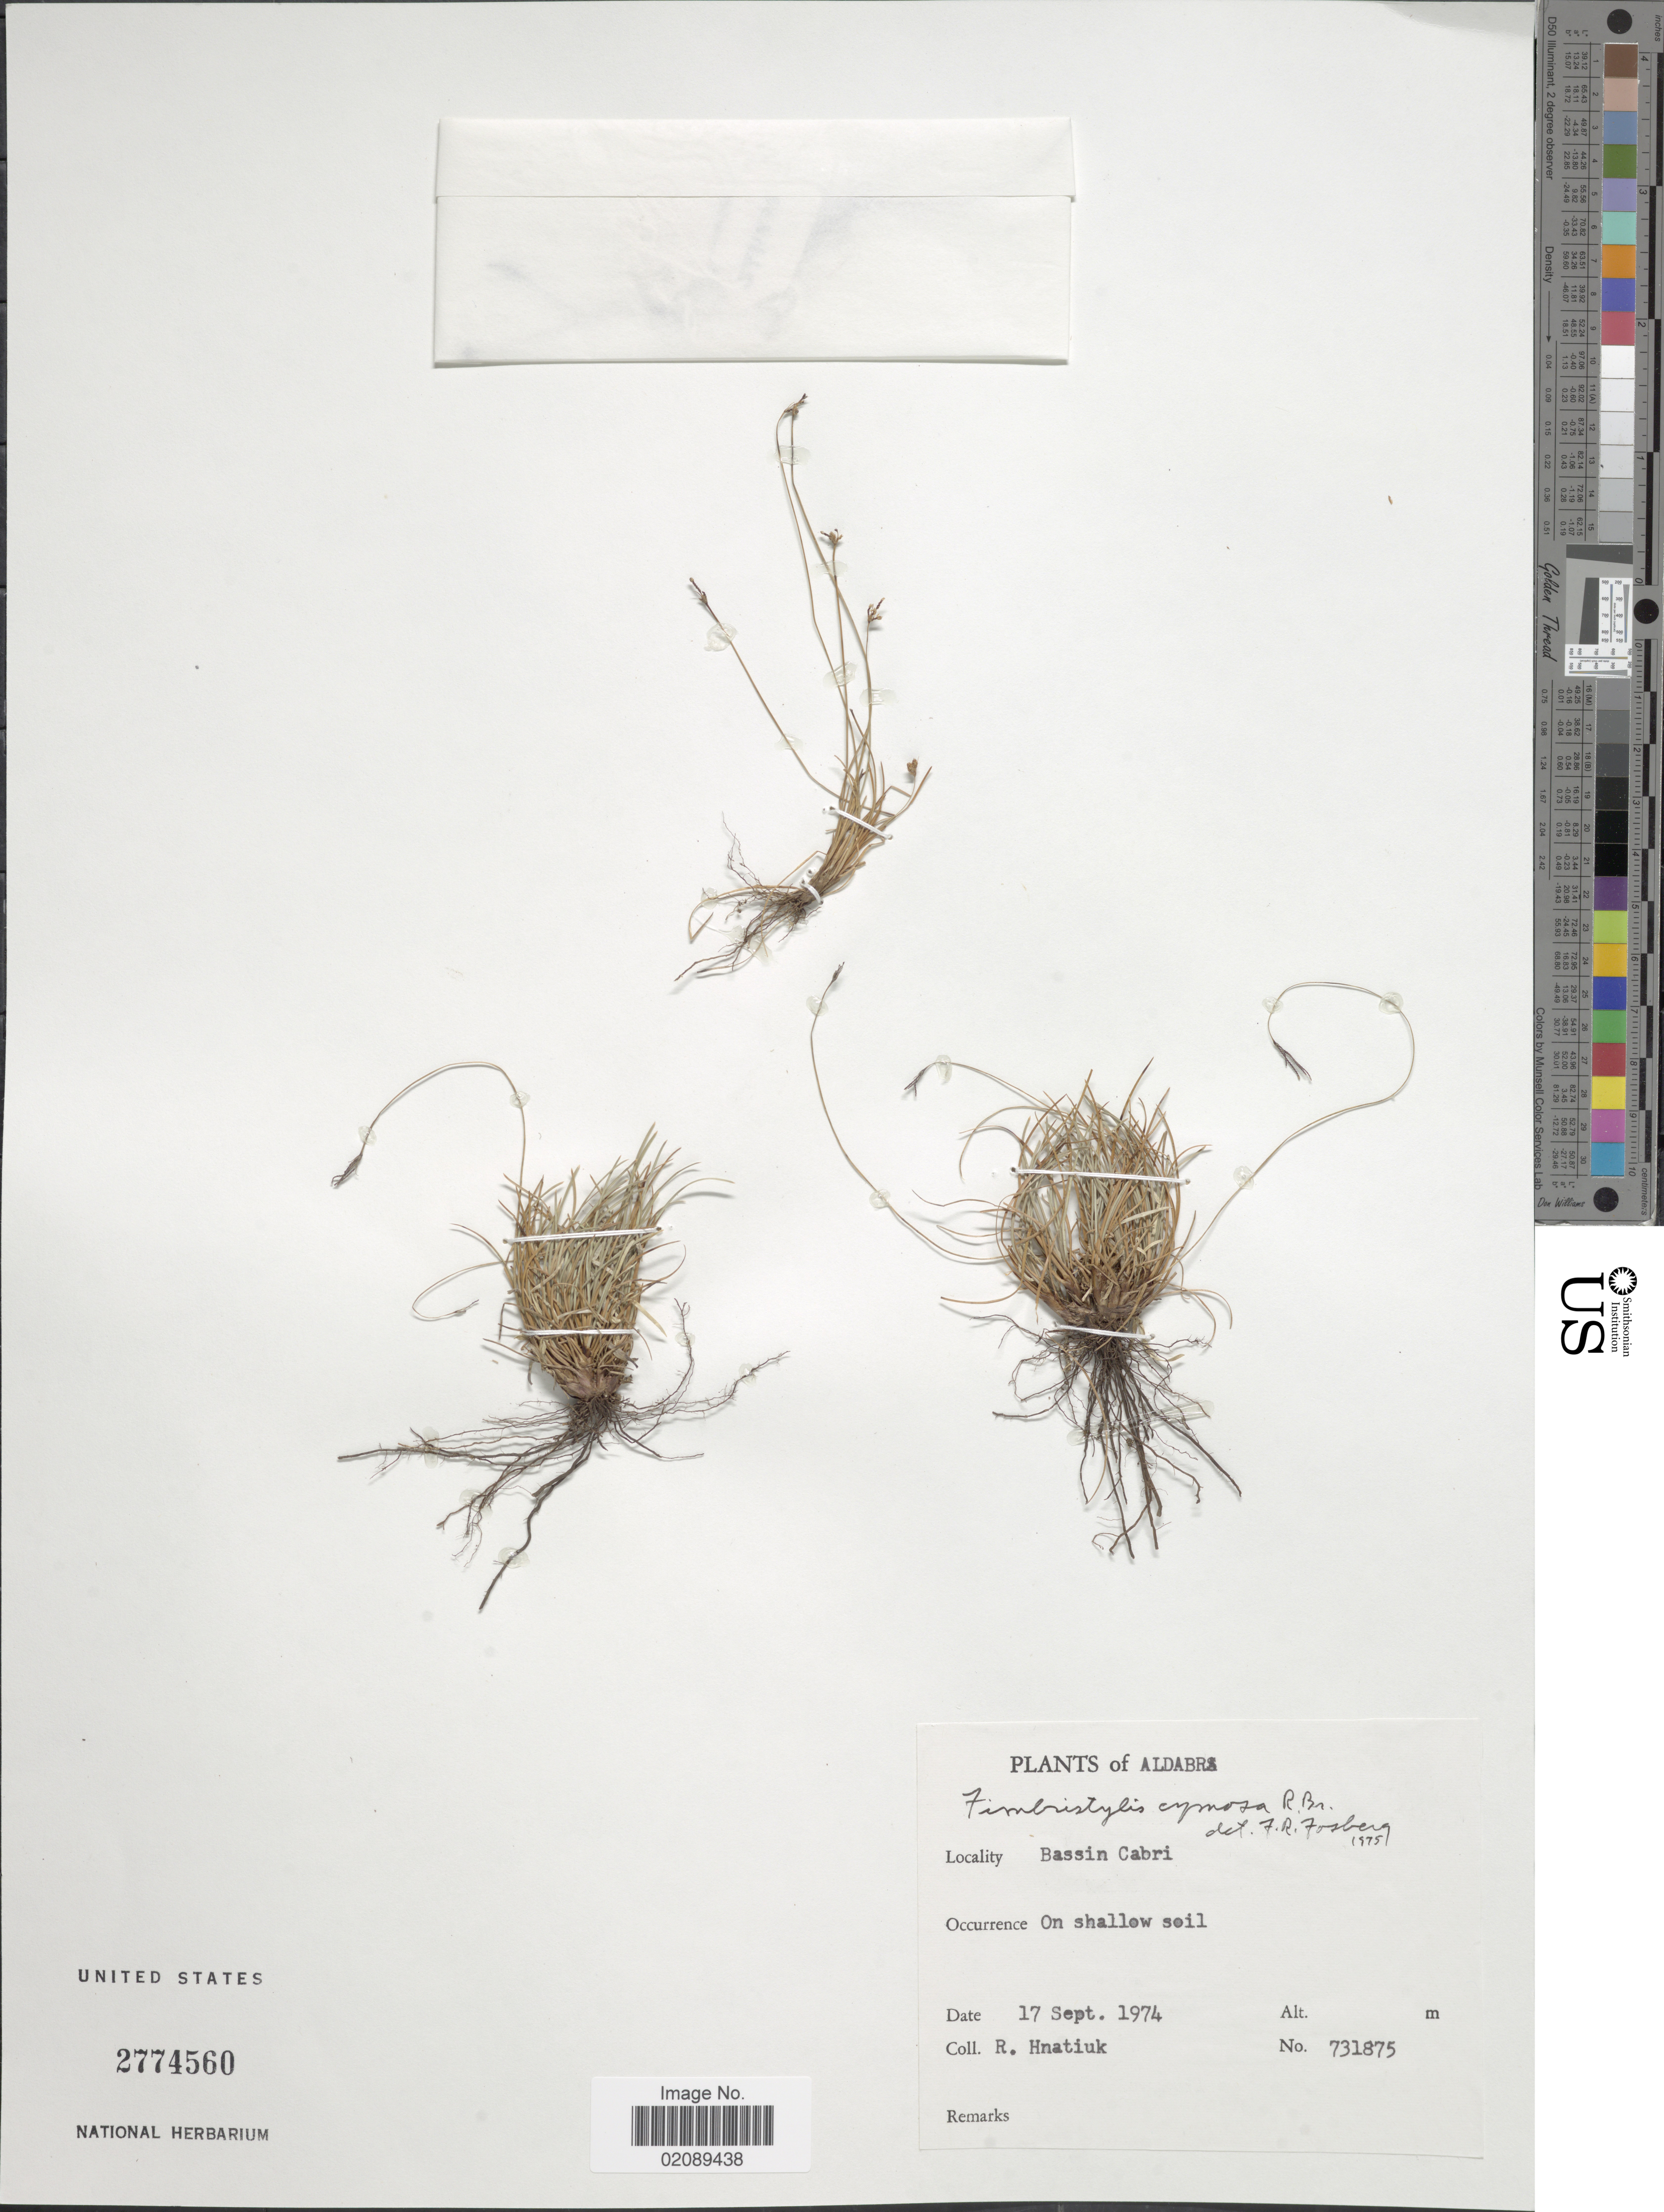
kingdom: Plantae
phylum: Tracheophyta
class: Liliopsida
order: Poales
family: Cyperaceae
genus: Fimbristylis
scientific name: Fimbristylis cymosa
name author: R. Br.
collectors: R. Hnatiuk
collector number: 731875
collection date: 1974-09-17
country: Seychelles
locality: Aldabra, Bassin Cabri, on shallow soil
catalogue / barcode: US 2774560